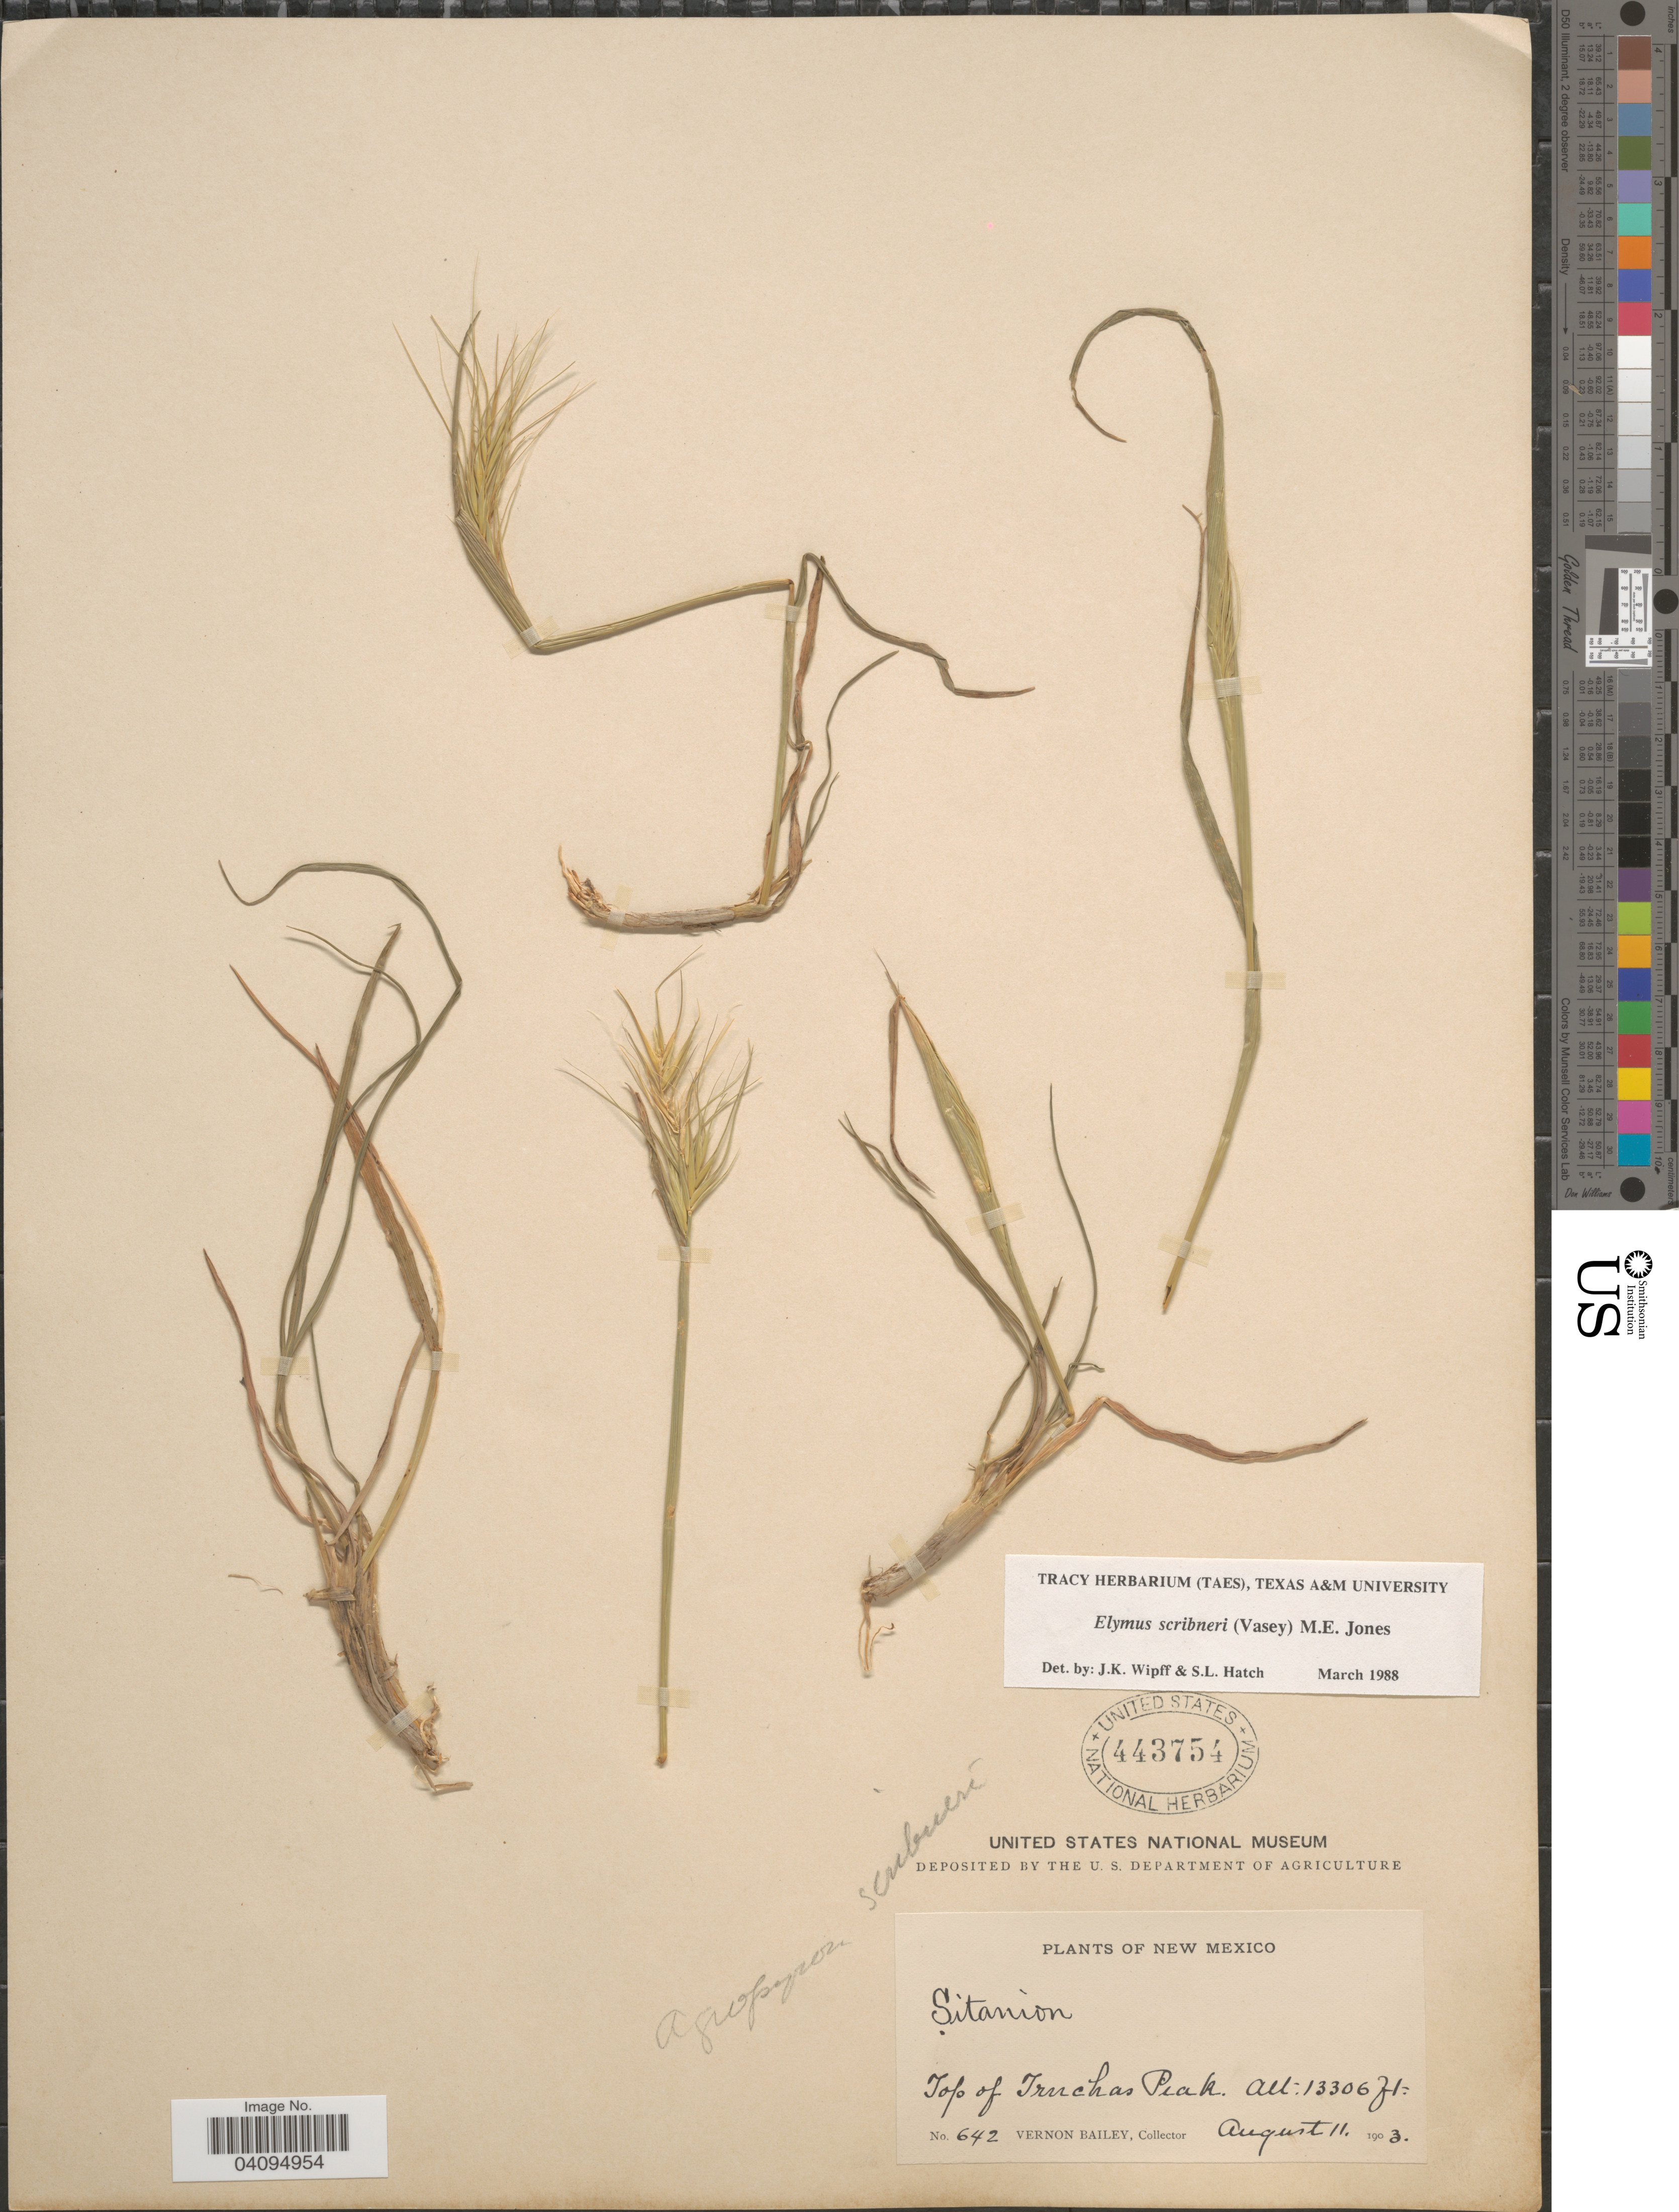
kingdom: Plantae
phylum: Tracheophyta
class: Liliopsida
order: Poales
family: Poaceae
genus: Elymus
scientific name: Elymus scribneri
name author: (Vasey) M.E. Jones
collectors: V. O. Bailey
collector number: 642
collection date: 1903-08-11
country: United States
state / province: New Mexico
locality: Top of Truchas Peak.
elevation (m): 4056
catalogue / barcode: US 443754